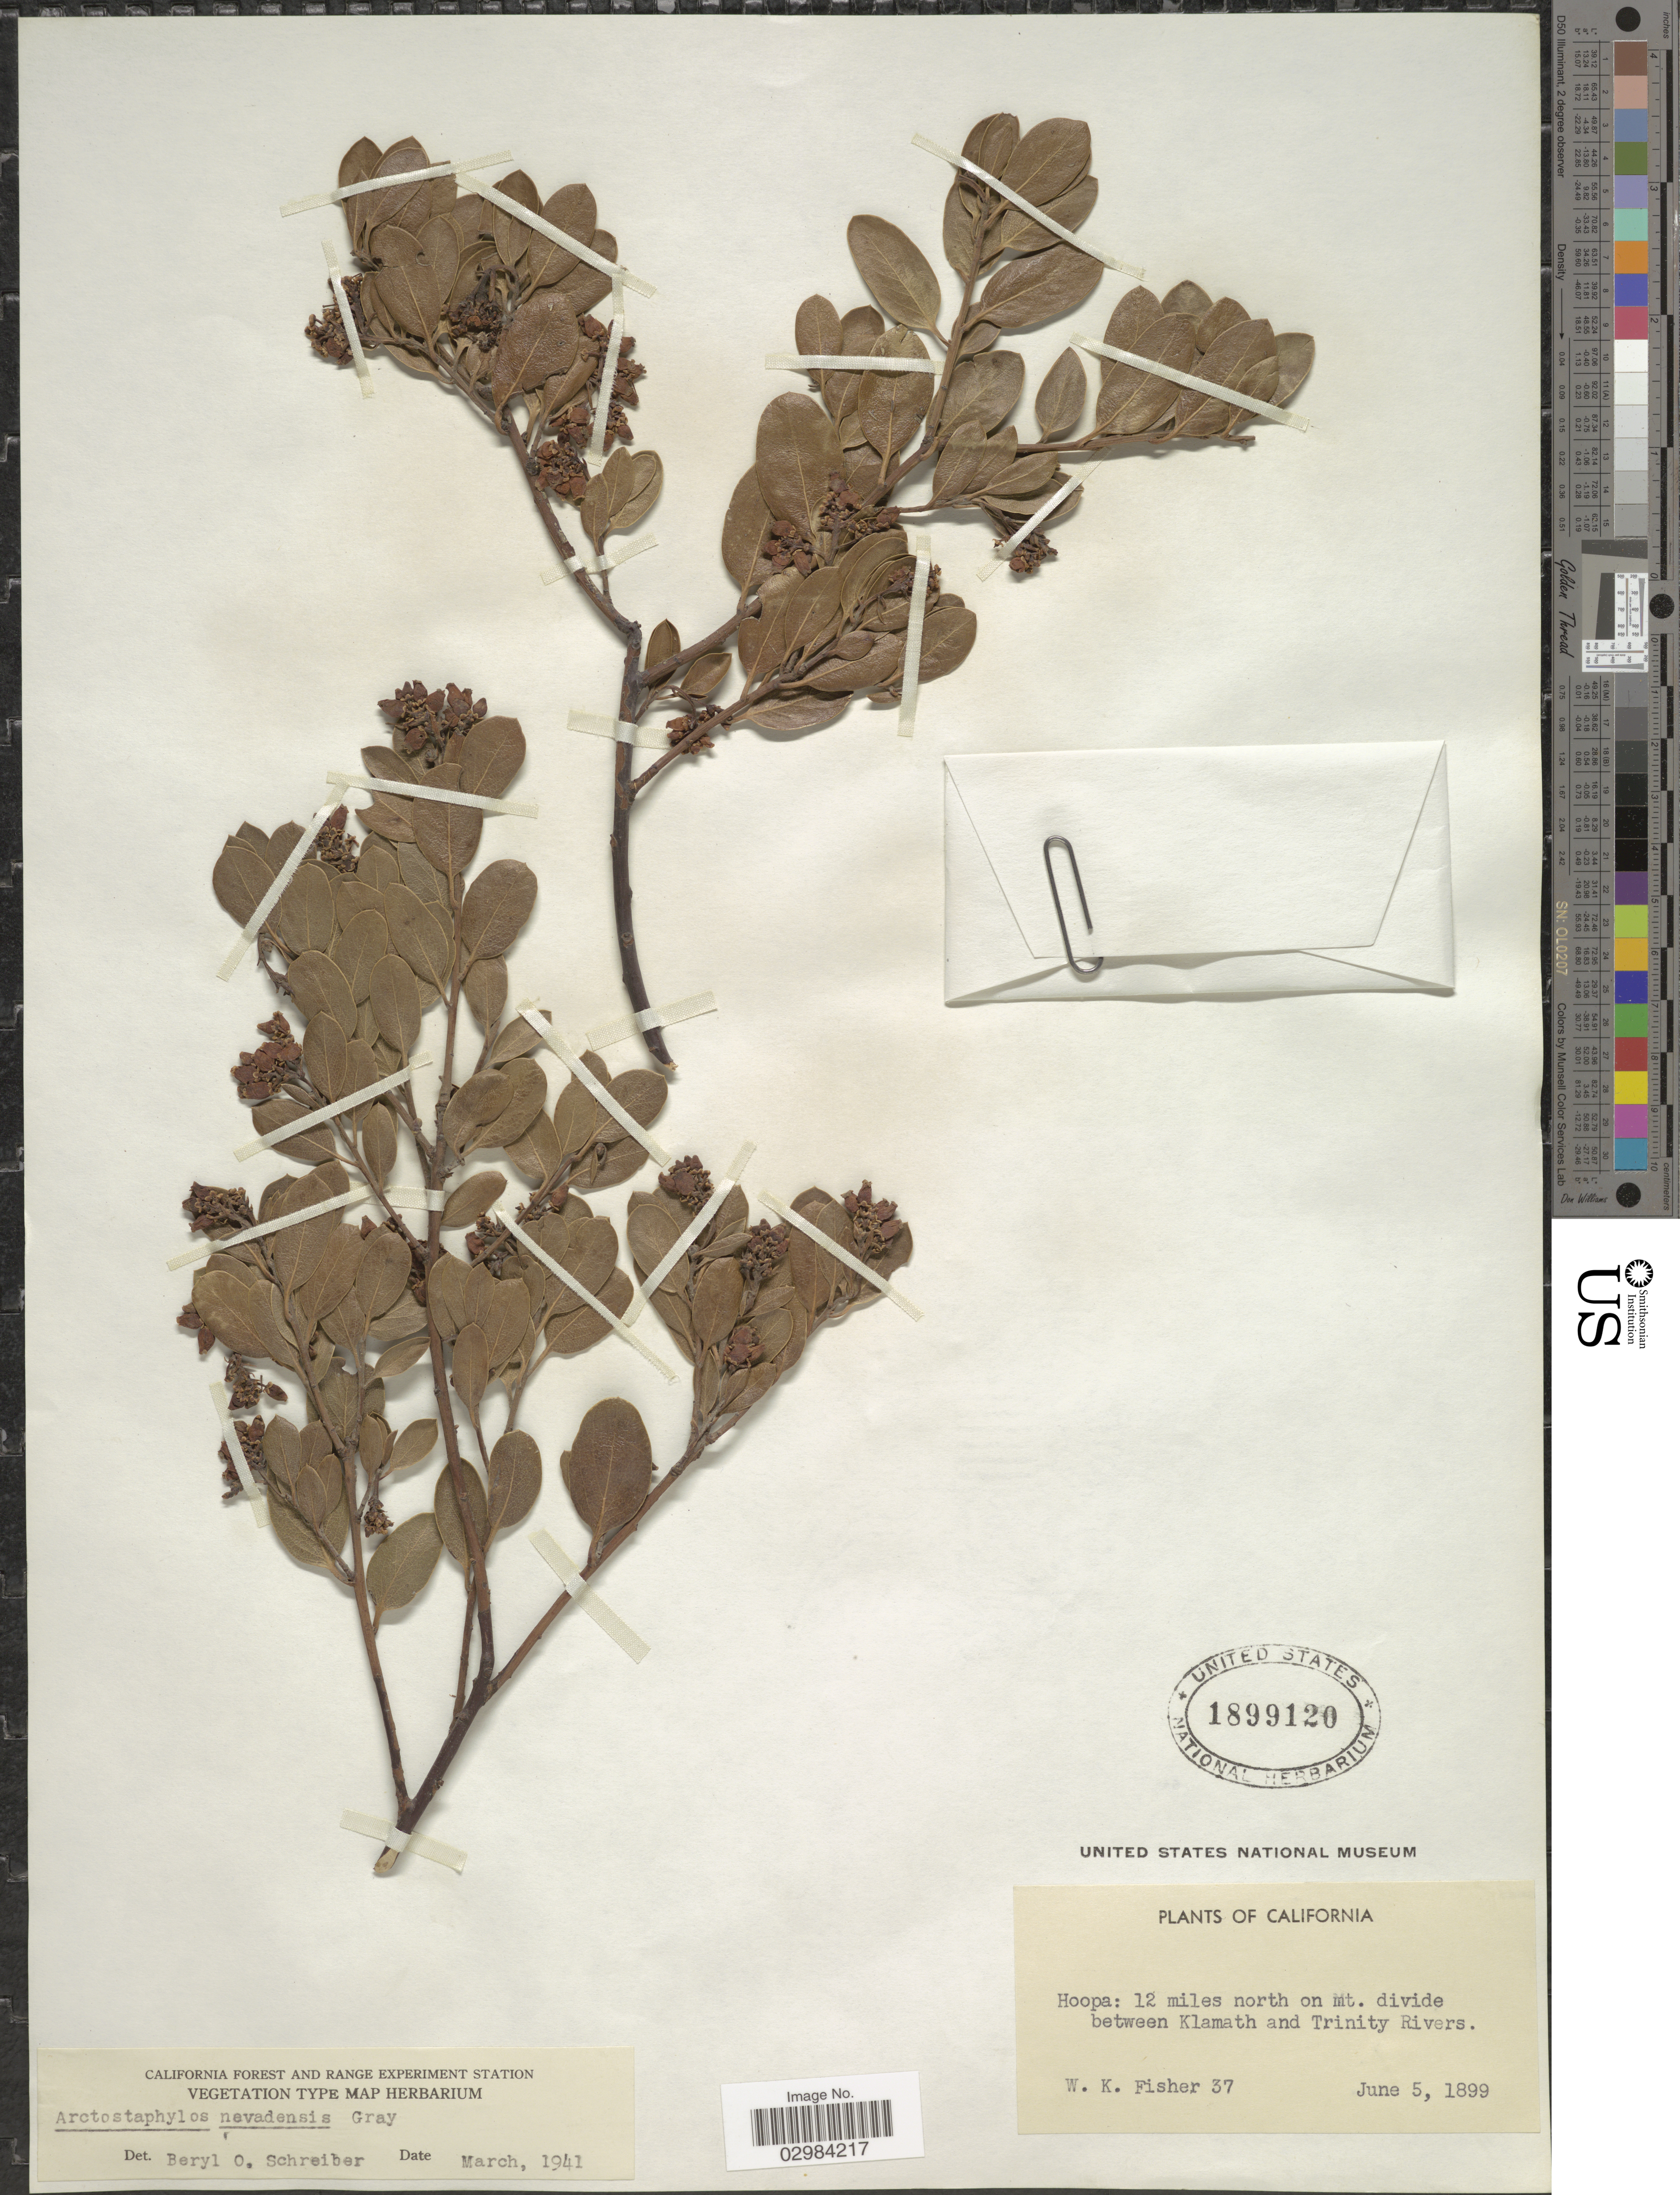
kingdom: Plantae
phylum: Tracheophyta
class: Magnoliopsida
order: Ericales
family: Ericaceae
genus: Arctostaphylos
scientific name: Arctostaphylos nevadensis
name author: A. Gray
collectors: W. K. Fisher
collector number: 37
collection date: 1899-06-05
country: United States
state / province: California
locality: Hoopa, 12 miles north on mt. divide between Klamath and Trinity Rivers.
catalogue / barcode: US 1899120